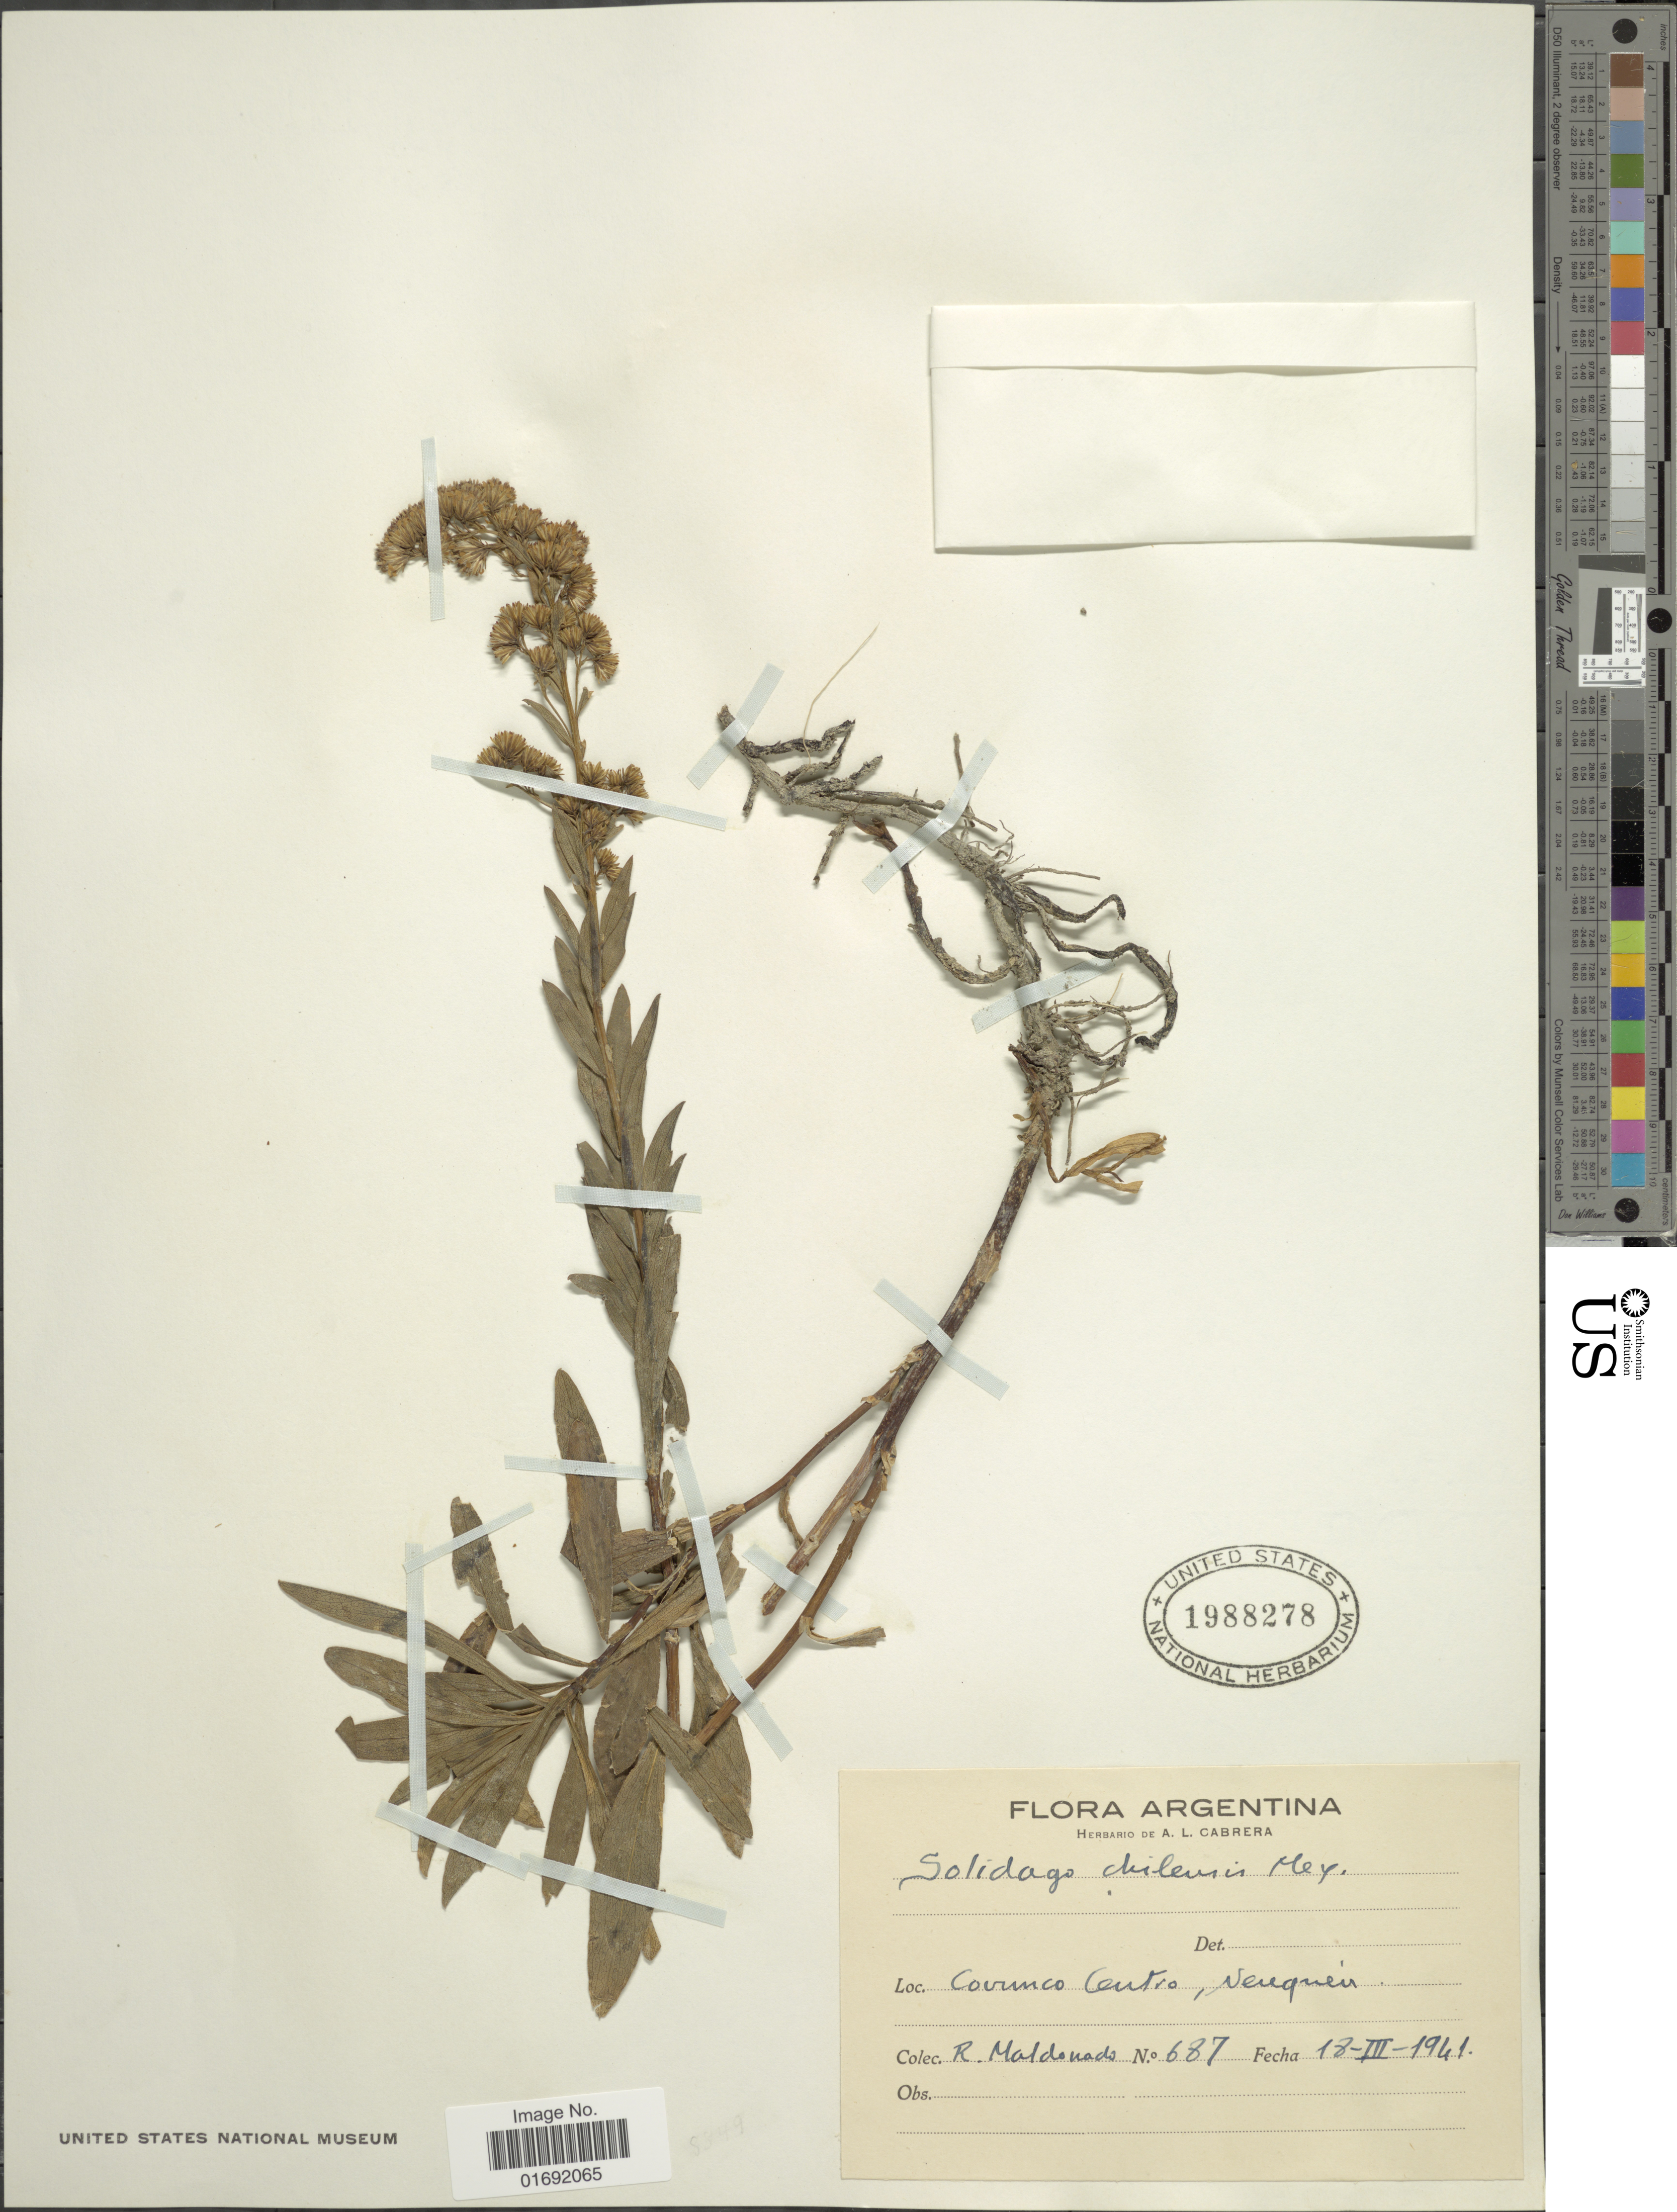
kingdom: Plantae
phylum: Tracheophyta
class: Magnoliopsida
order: Asterales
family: Asteraceae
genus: Solidago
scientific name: Solidago chilensis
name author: Meyen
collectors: R. Maldonado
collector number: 687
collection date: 1941-03-18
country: Argentina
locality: Covunco Centro. Neuquen.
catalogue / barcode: US 1988278